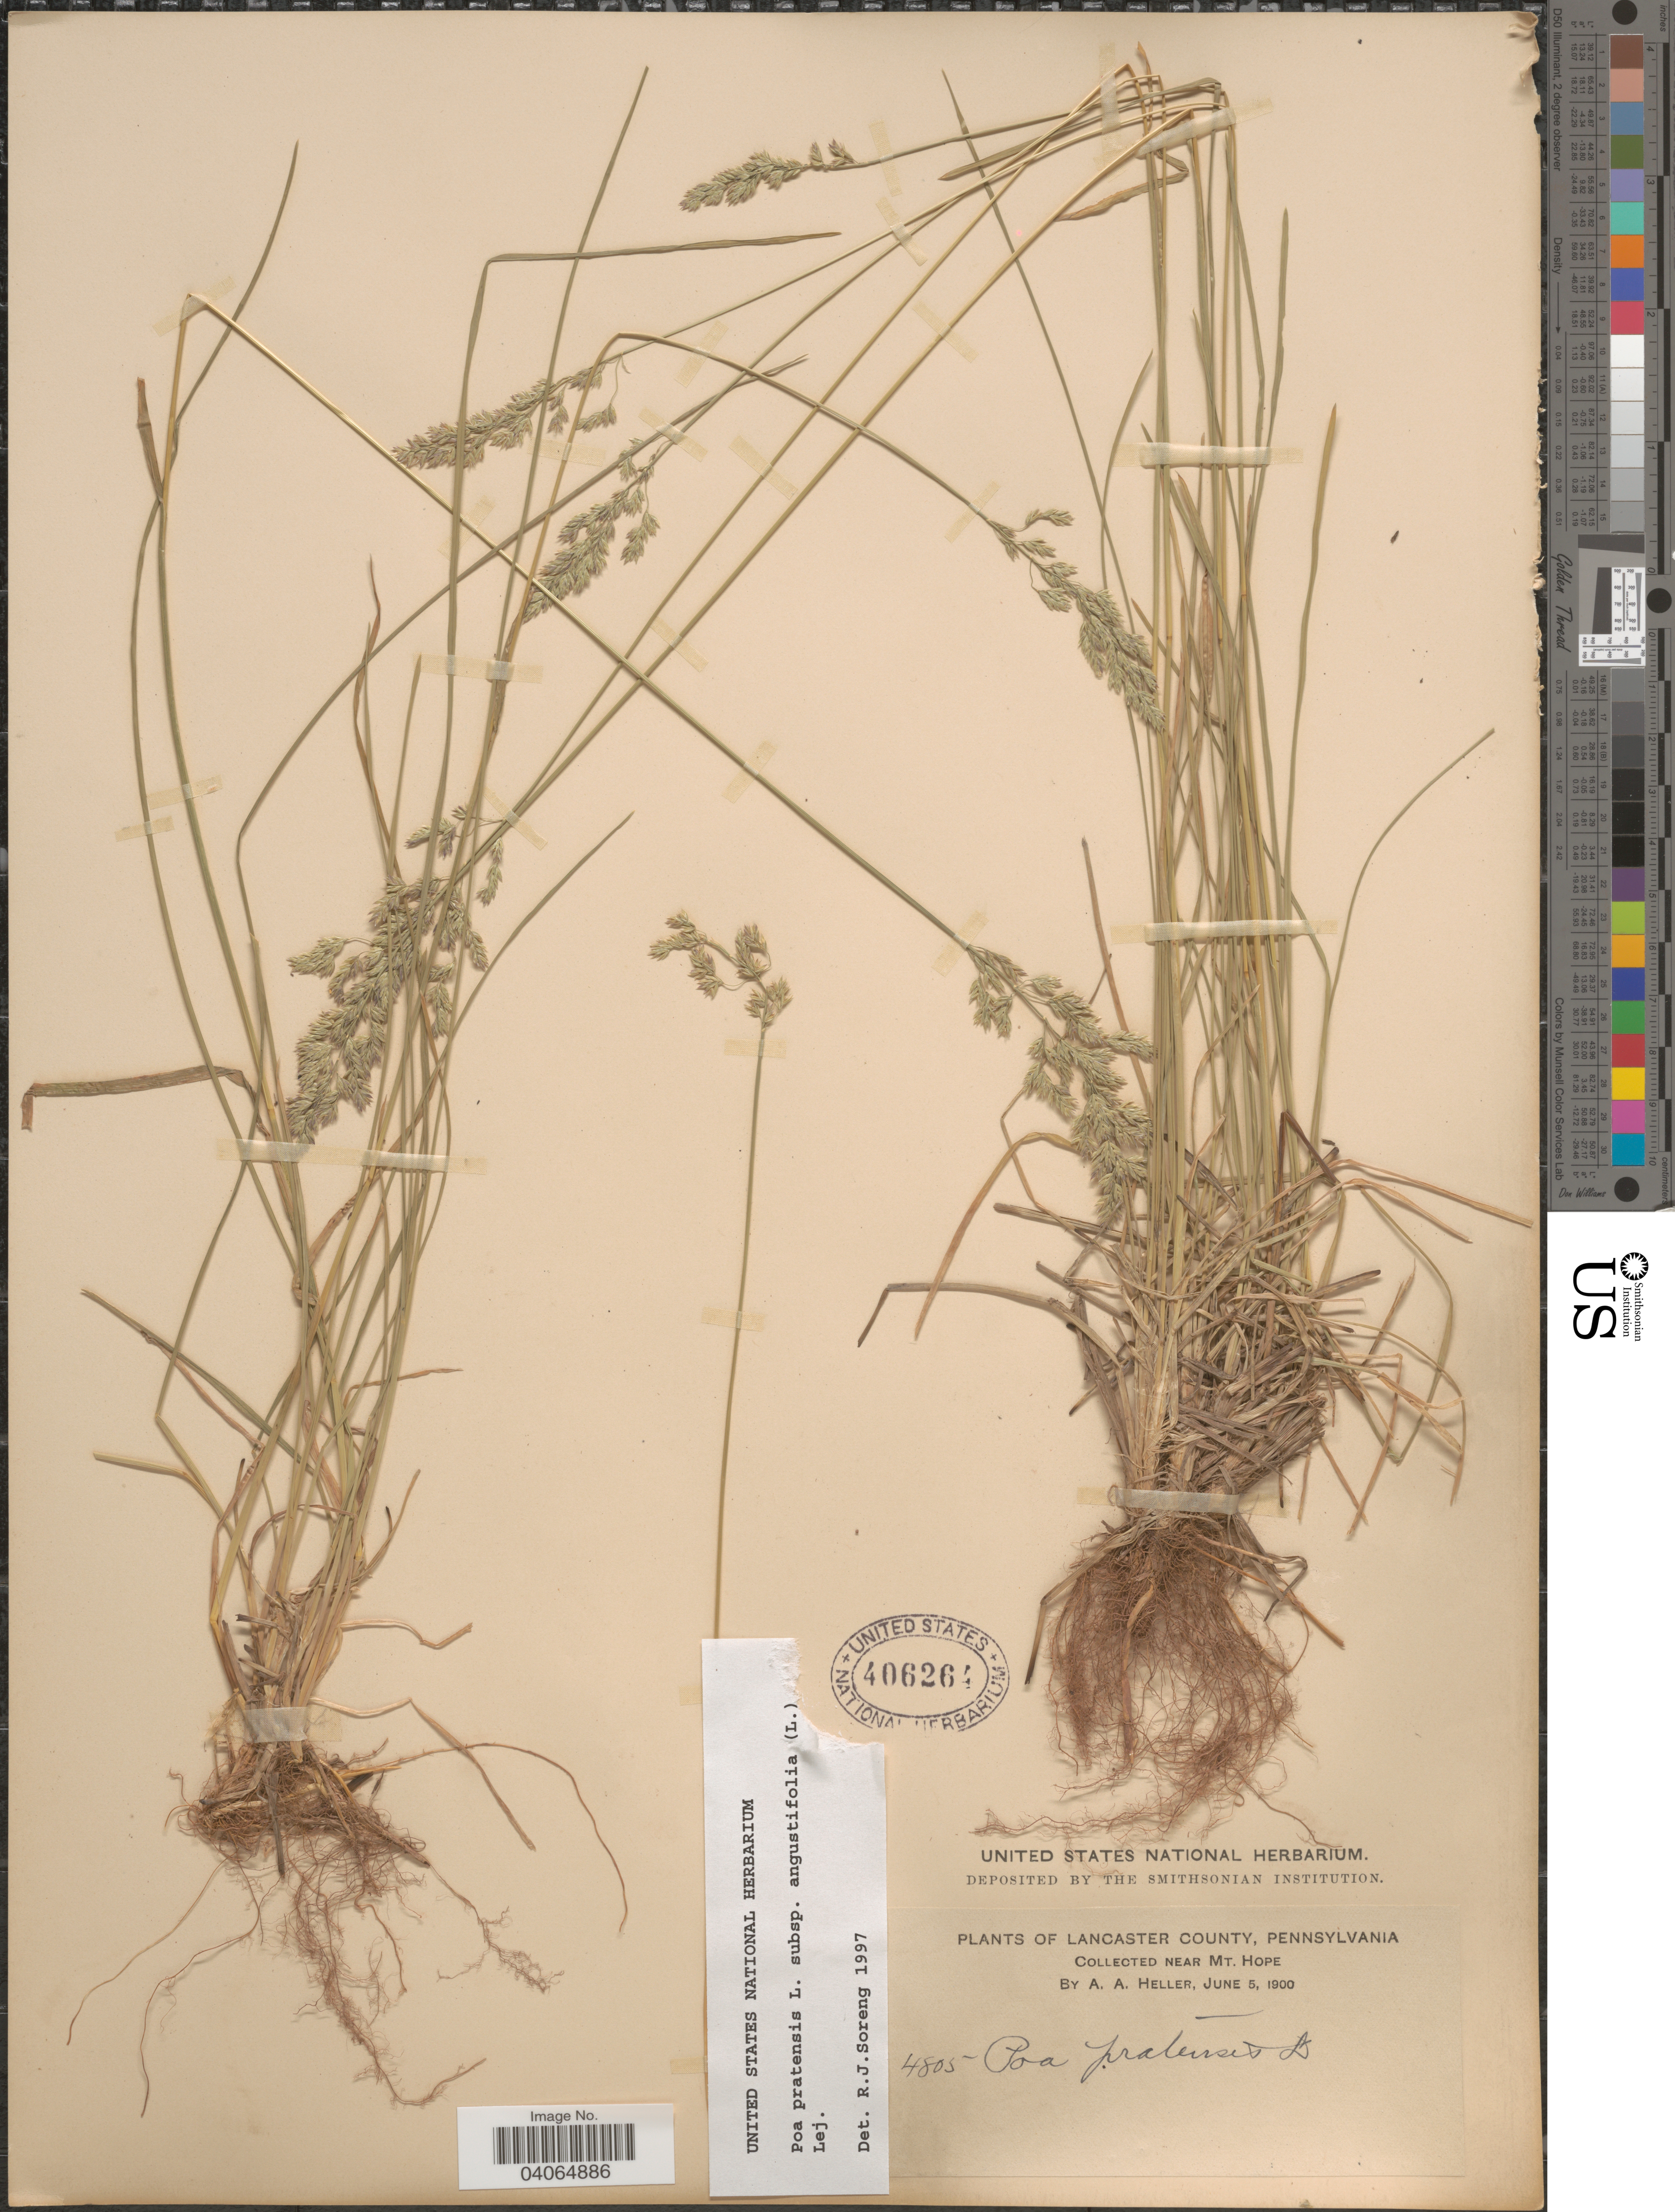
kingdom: Plantae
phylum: Tracheophyta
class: Liliopsida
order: Poales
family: Poaceae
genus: Poa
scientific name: Poa pratensis subsp. angustifolia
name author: (L.) Lej.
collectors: A. A. Heller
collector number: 4805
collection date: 1900-06-05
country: United States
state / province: Pennsylvania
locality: Lancaster County. Near Mt. Hope.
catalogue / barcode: US 406264